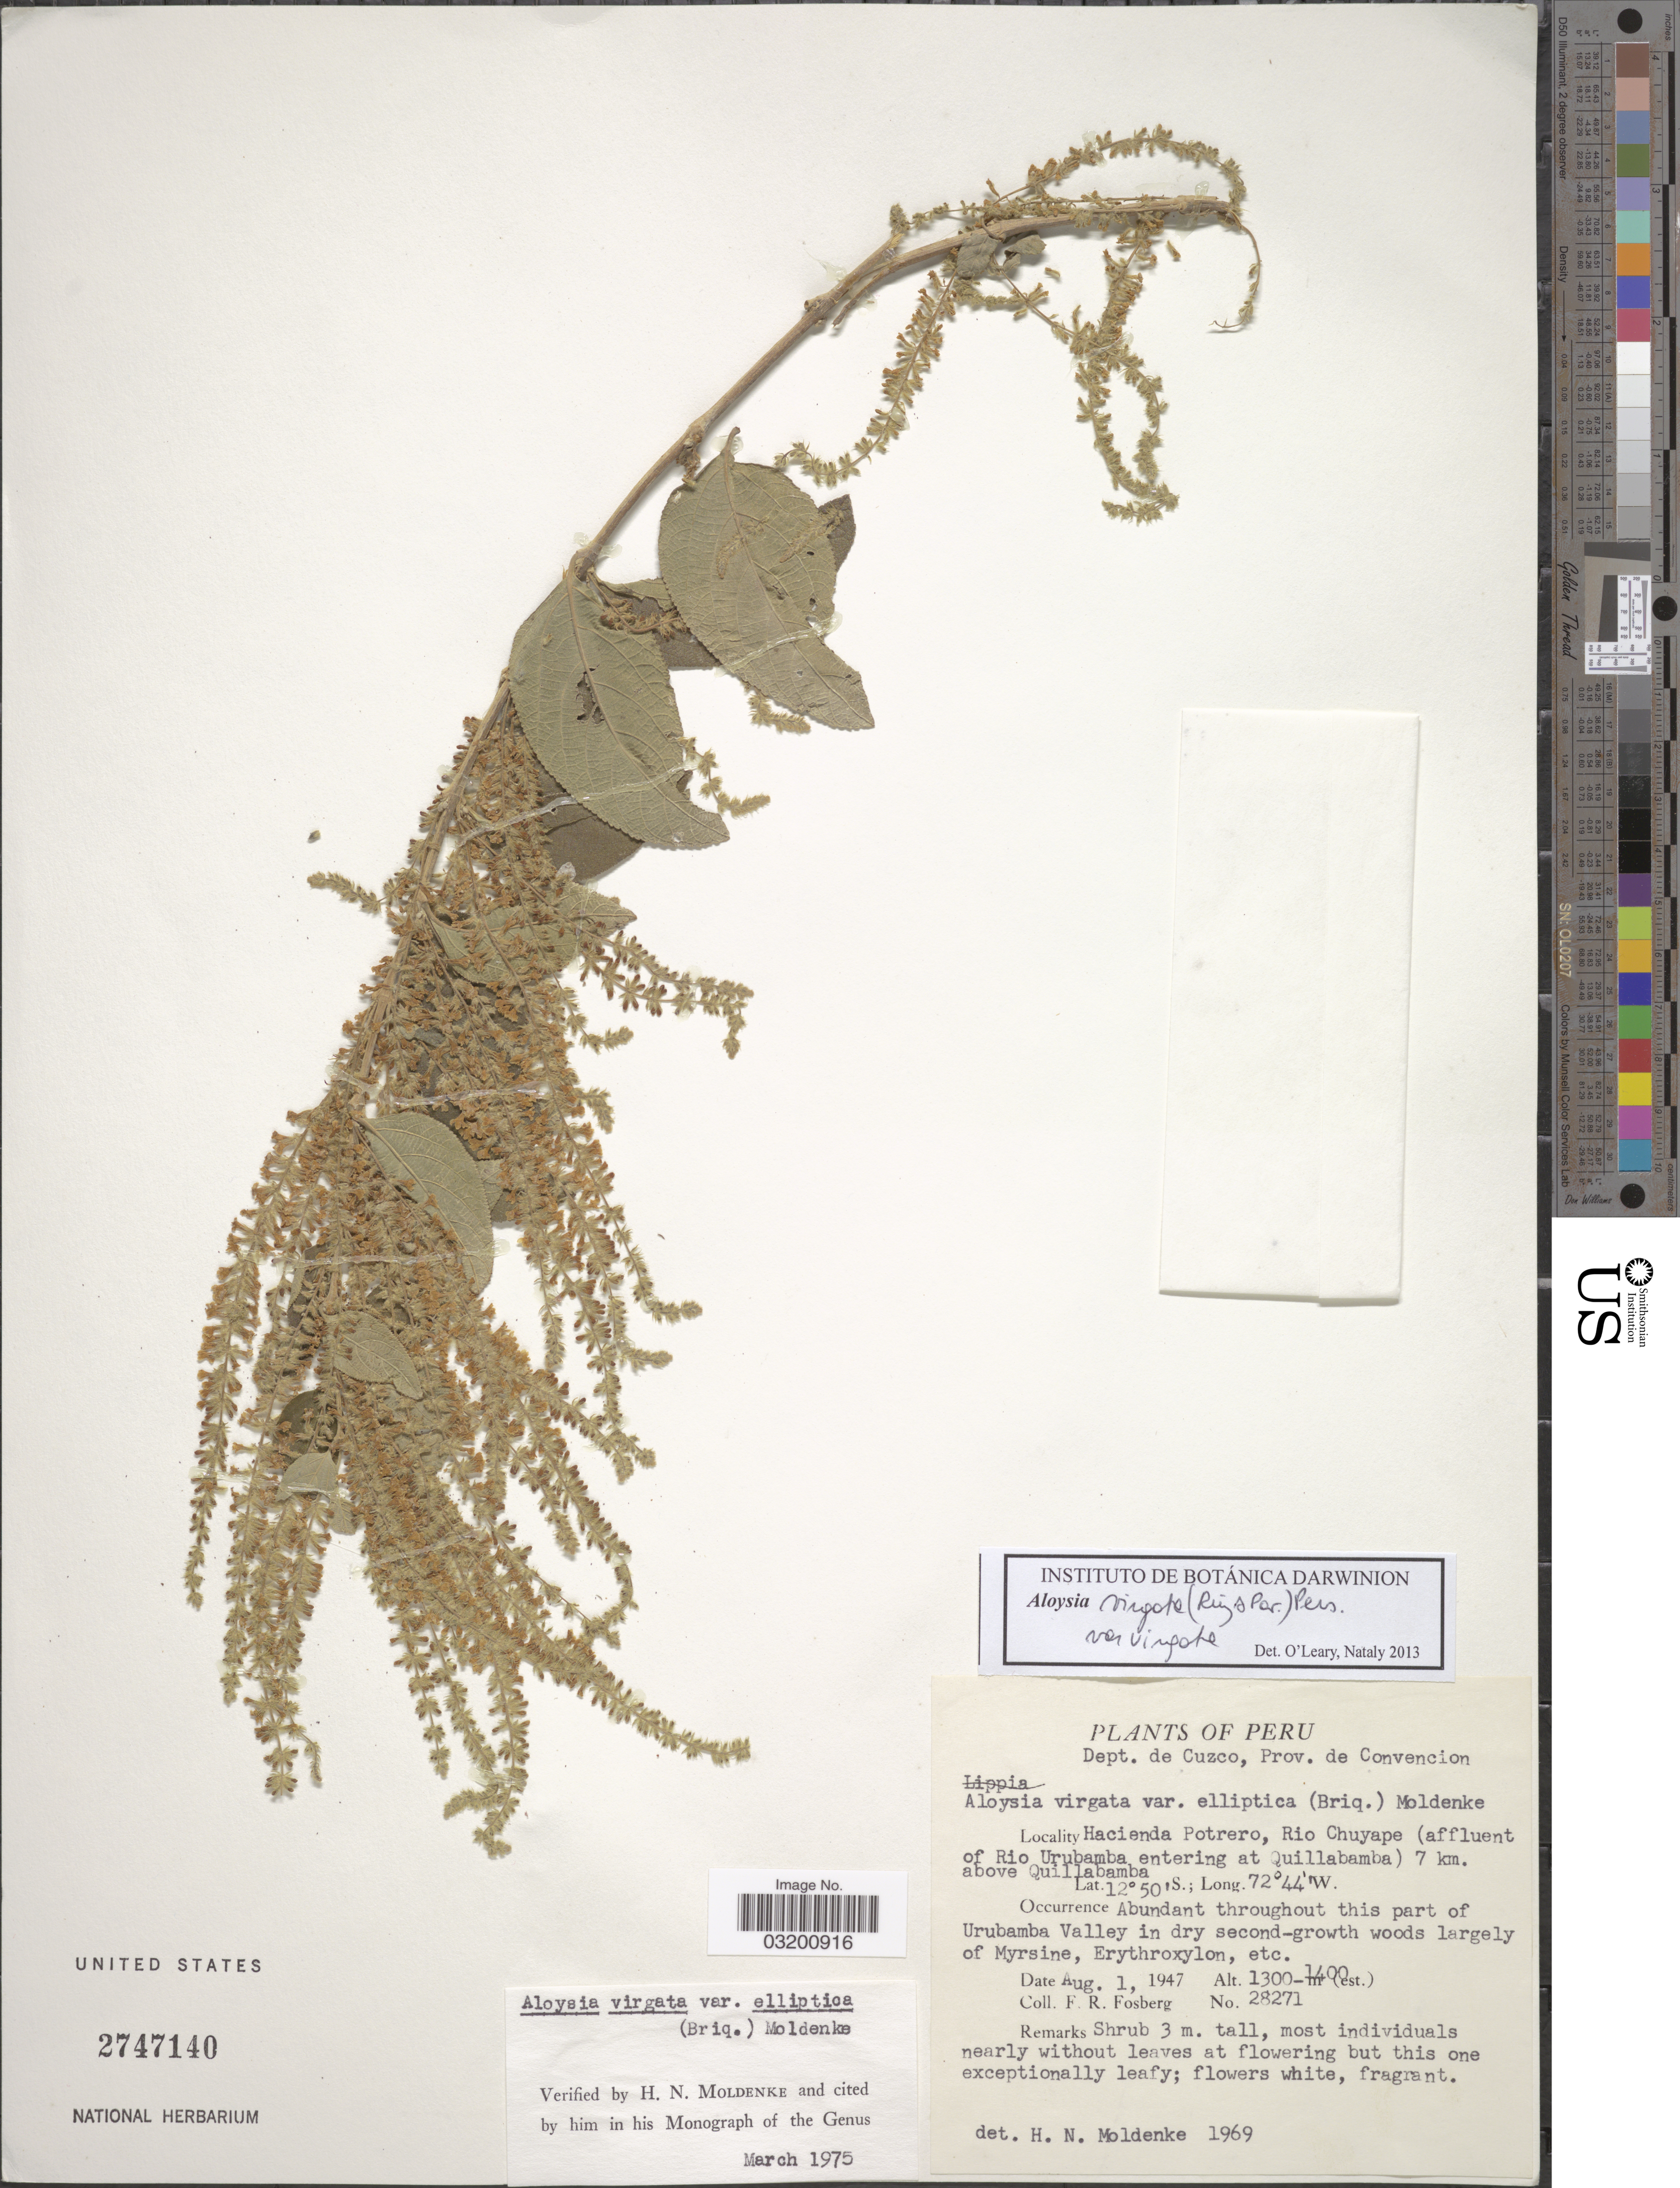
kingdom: Plantae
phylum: Tracheophyta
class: Magnoliopsida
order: Lamiales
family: Verbenaceae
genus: Aloysia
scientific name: Aloysia virgata var. virgata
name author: (Ruiz & Pav.) Juss.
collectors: F. R. Fosberg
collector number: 28271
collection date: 1947-08-01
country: Peru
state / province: Cusco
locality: Dept. de Cuzco, Prov. de Convencion, Hacienda Potrero, Rio Chuyape (affluent of Rio Urubamba entering at Quillabamba) 7 km. above Quillabamba.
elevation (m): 1300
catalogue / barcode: US 2747140